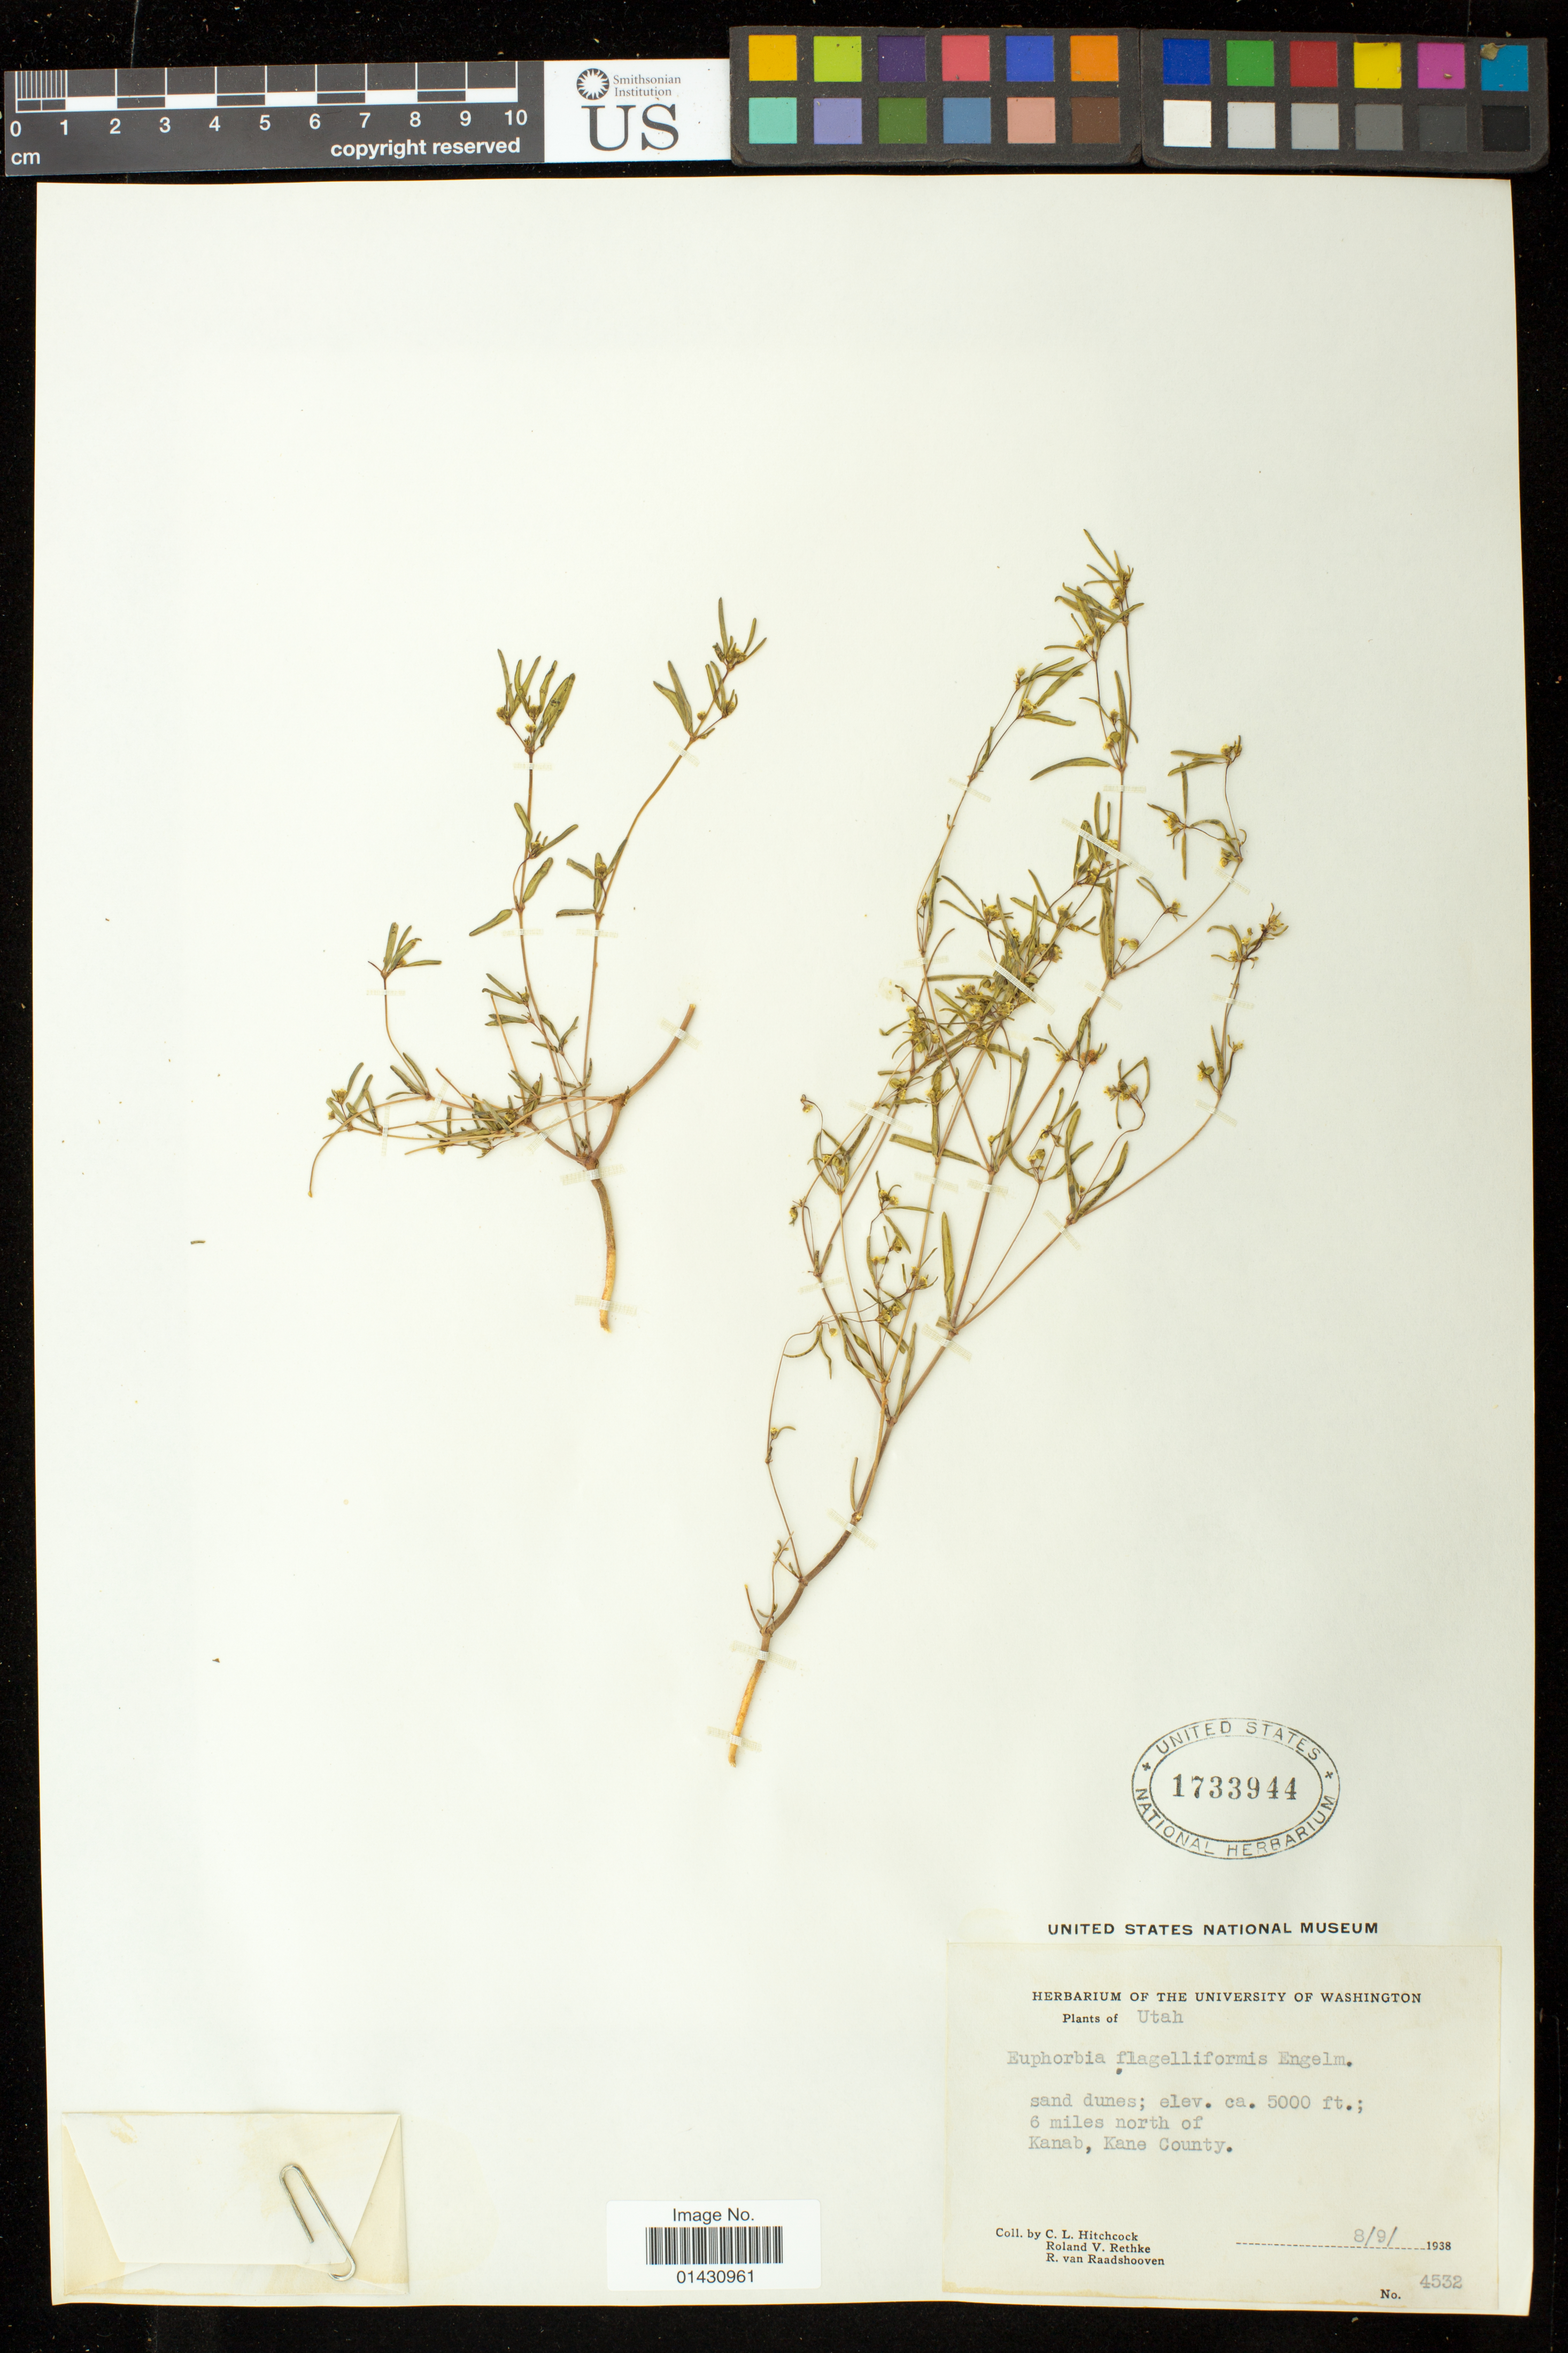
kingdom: Plantae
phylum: Tracheophyta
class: Magnoliopsida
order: Malpighiales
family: Euphorbiaceae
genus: Euphorbia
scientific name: Euphorbia parryi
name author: Engelm.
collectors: C. L. Hitchcock, R. Rethke & R. Raadshooven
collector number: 4532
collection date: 1938-08-09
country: United States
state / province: Utah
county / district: Kane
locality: Sand dunes 6 miles north of Kanab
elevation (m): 1524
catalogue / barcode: US 1733944